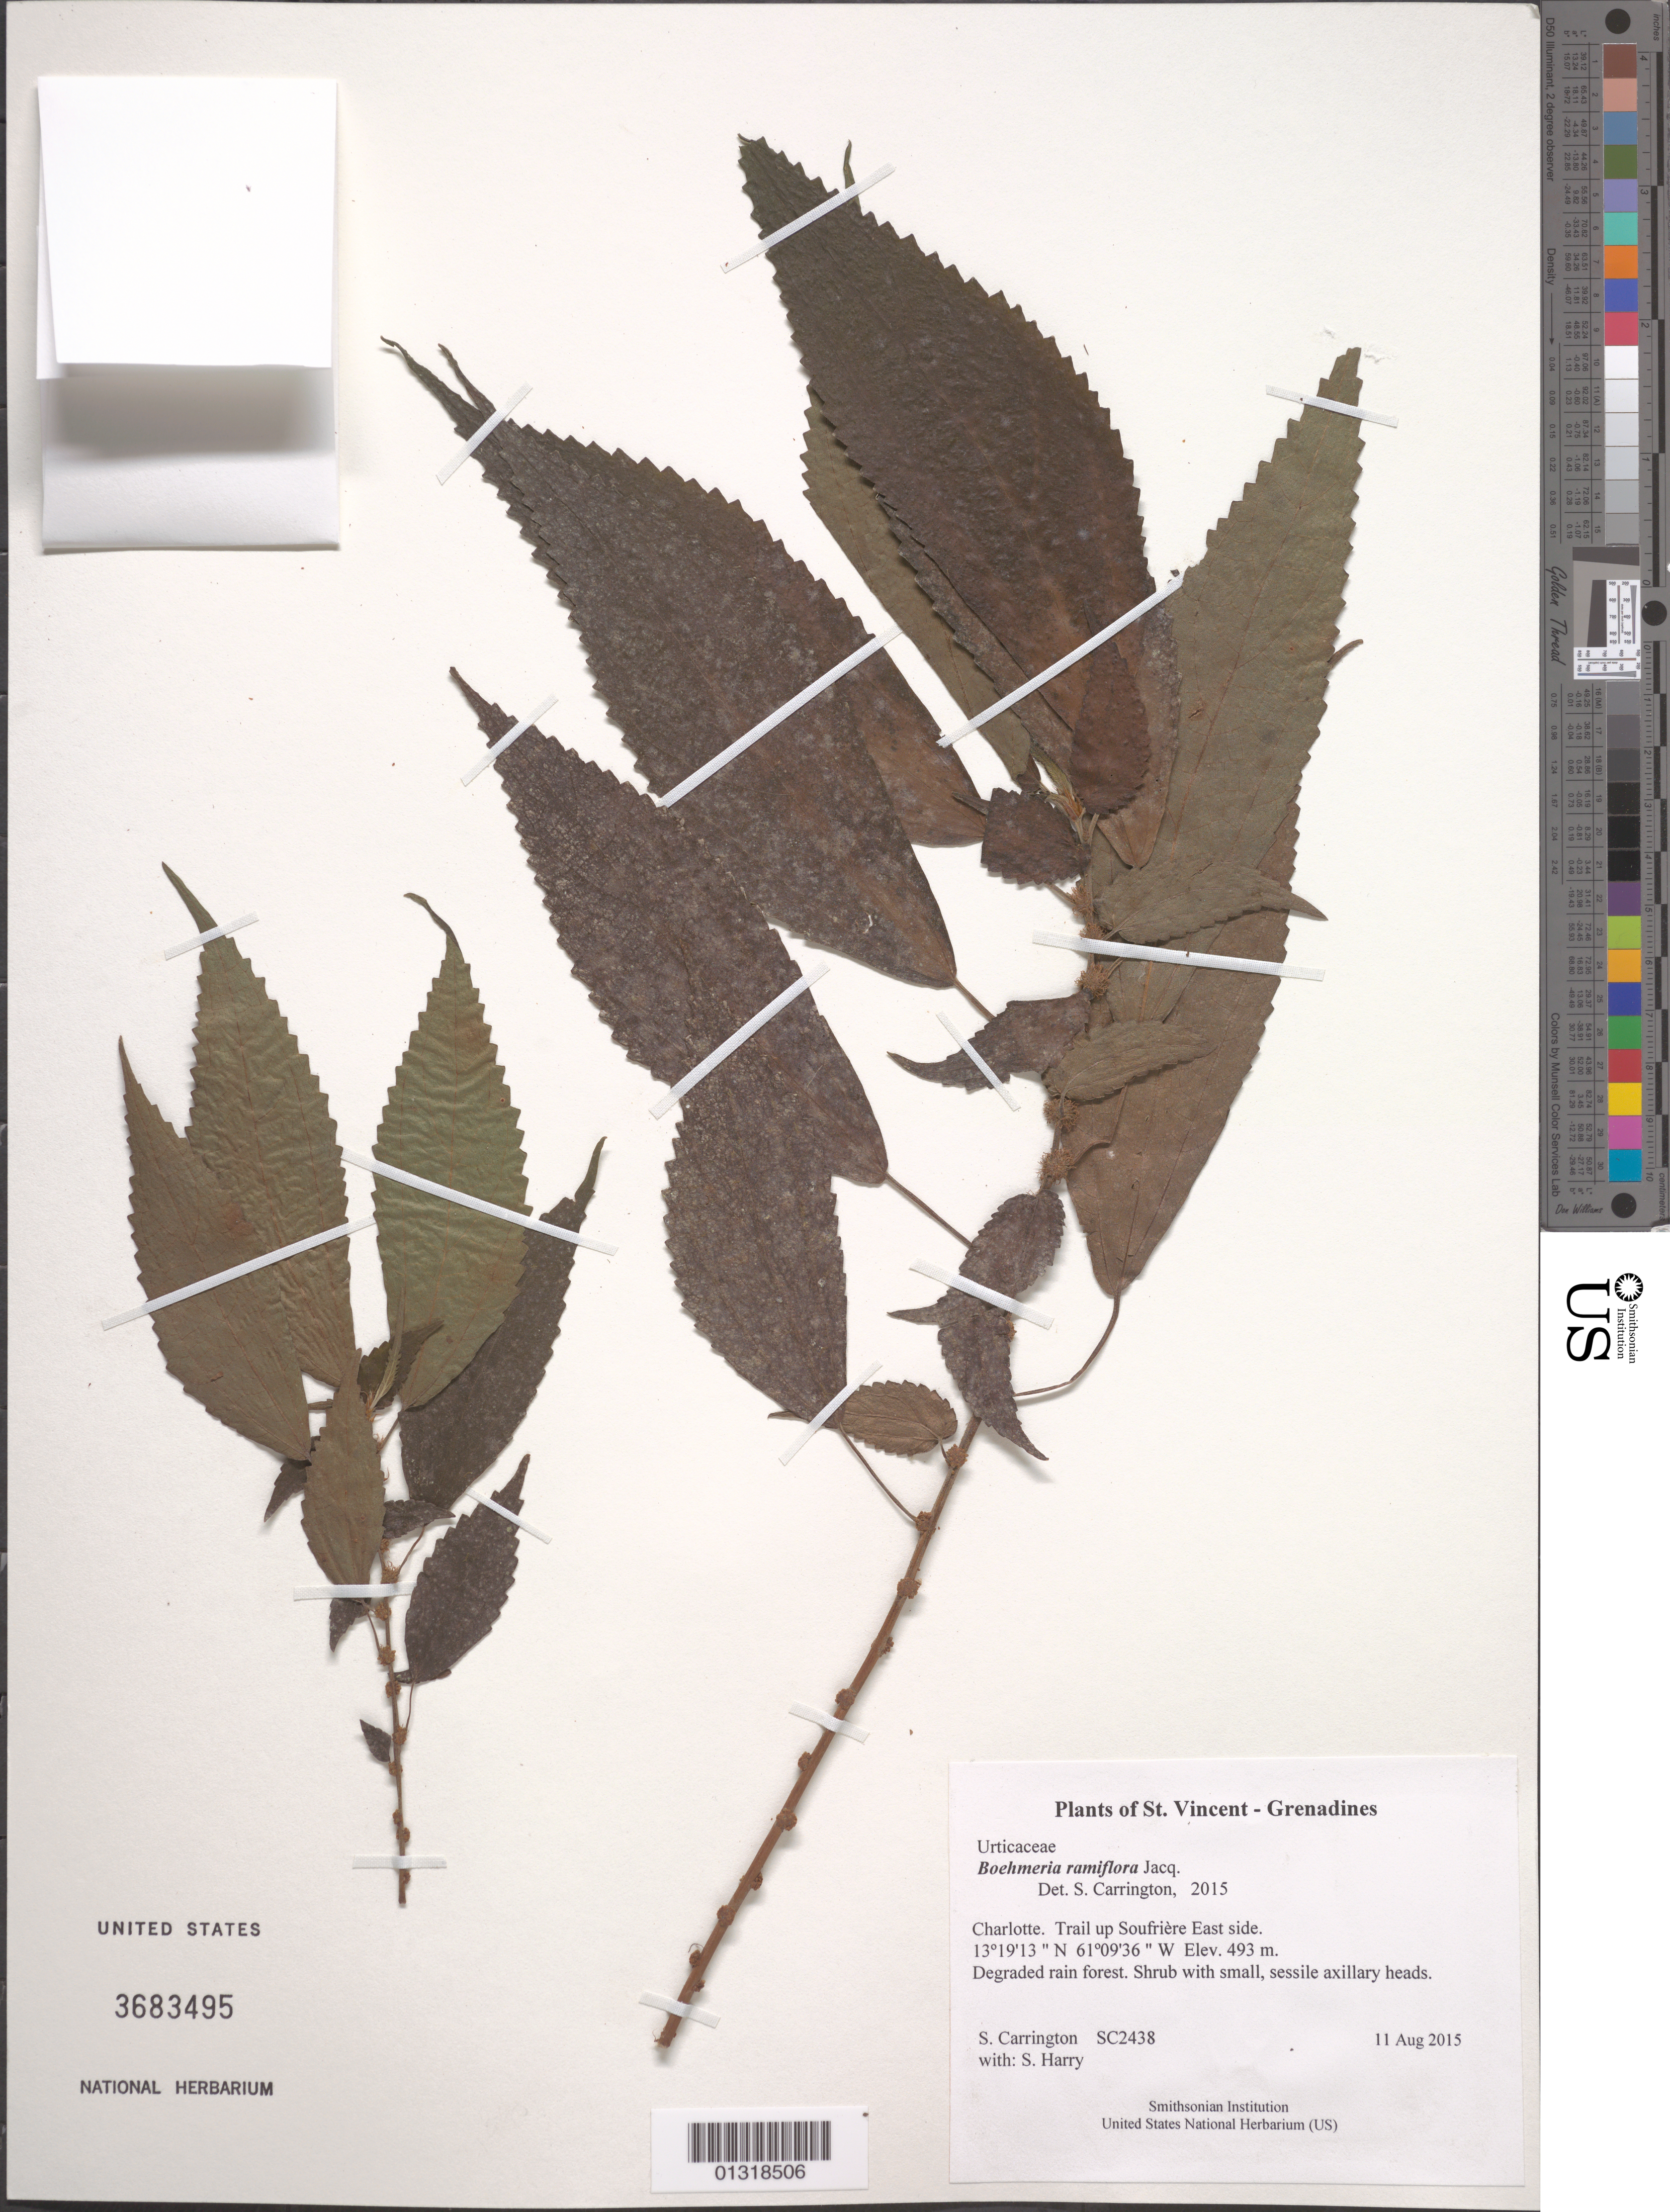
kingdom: Plantae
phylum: Tracheophyta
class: Magnoliopsida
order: Rosales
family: Urticaceae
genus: Boehmeria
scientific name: Boehmeria ramiflora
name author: Jacq.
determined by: Carrington, C. M. S.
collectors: C. M. S. Carrington & S. Harry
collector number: SC2438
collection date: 2015-08-11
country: St. Vincent - Grenadines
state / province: Charlotte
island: St Vincent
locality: Trail up Soufrière East side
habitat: Degraded rain forest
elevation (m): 493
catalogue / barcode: US 3683495